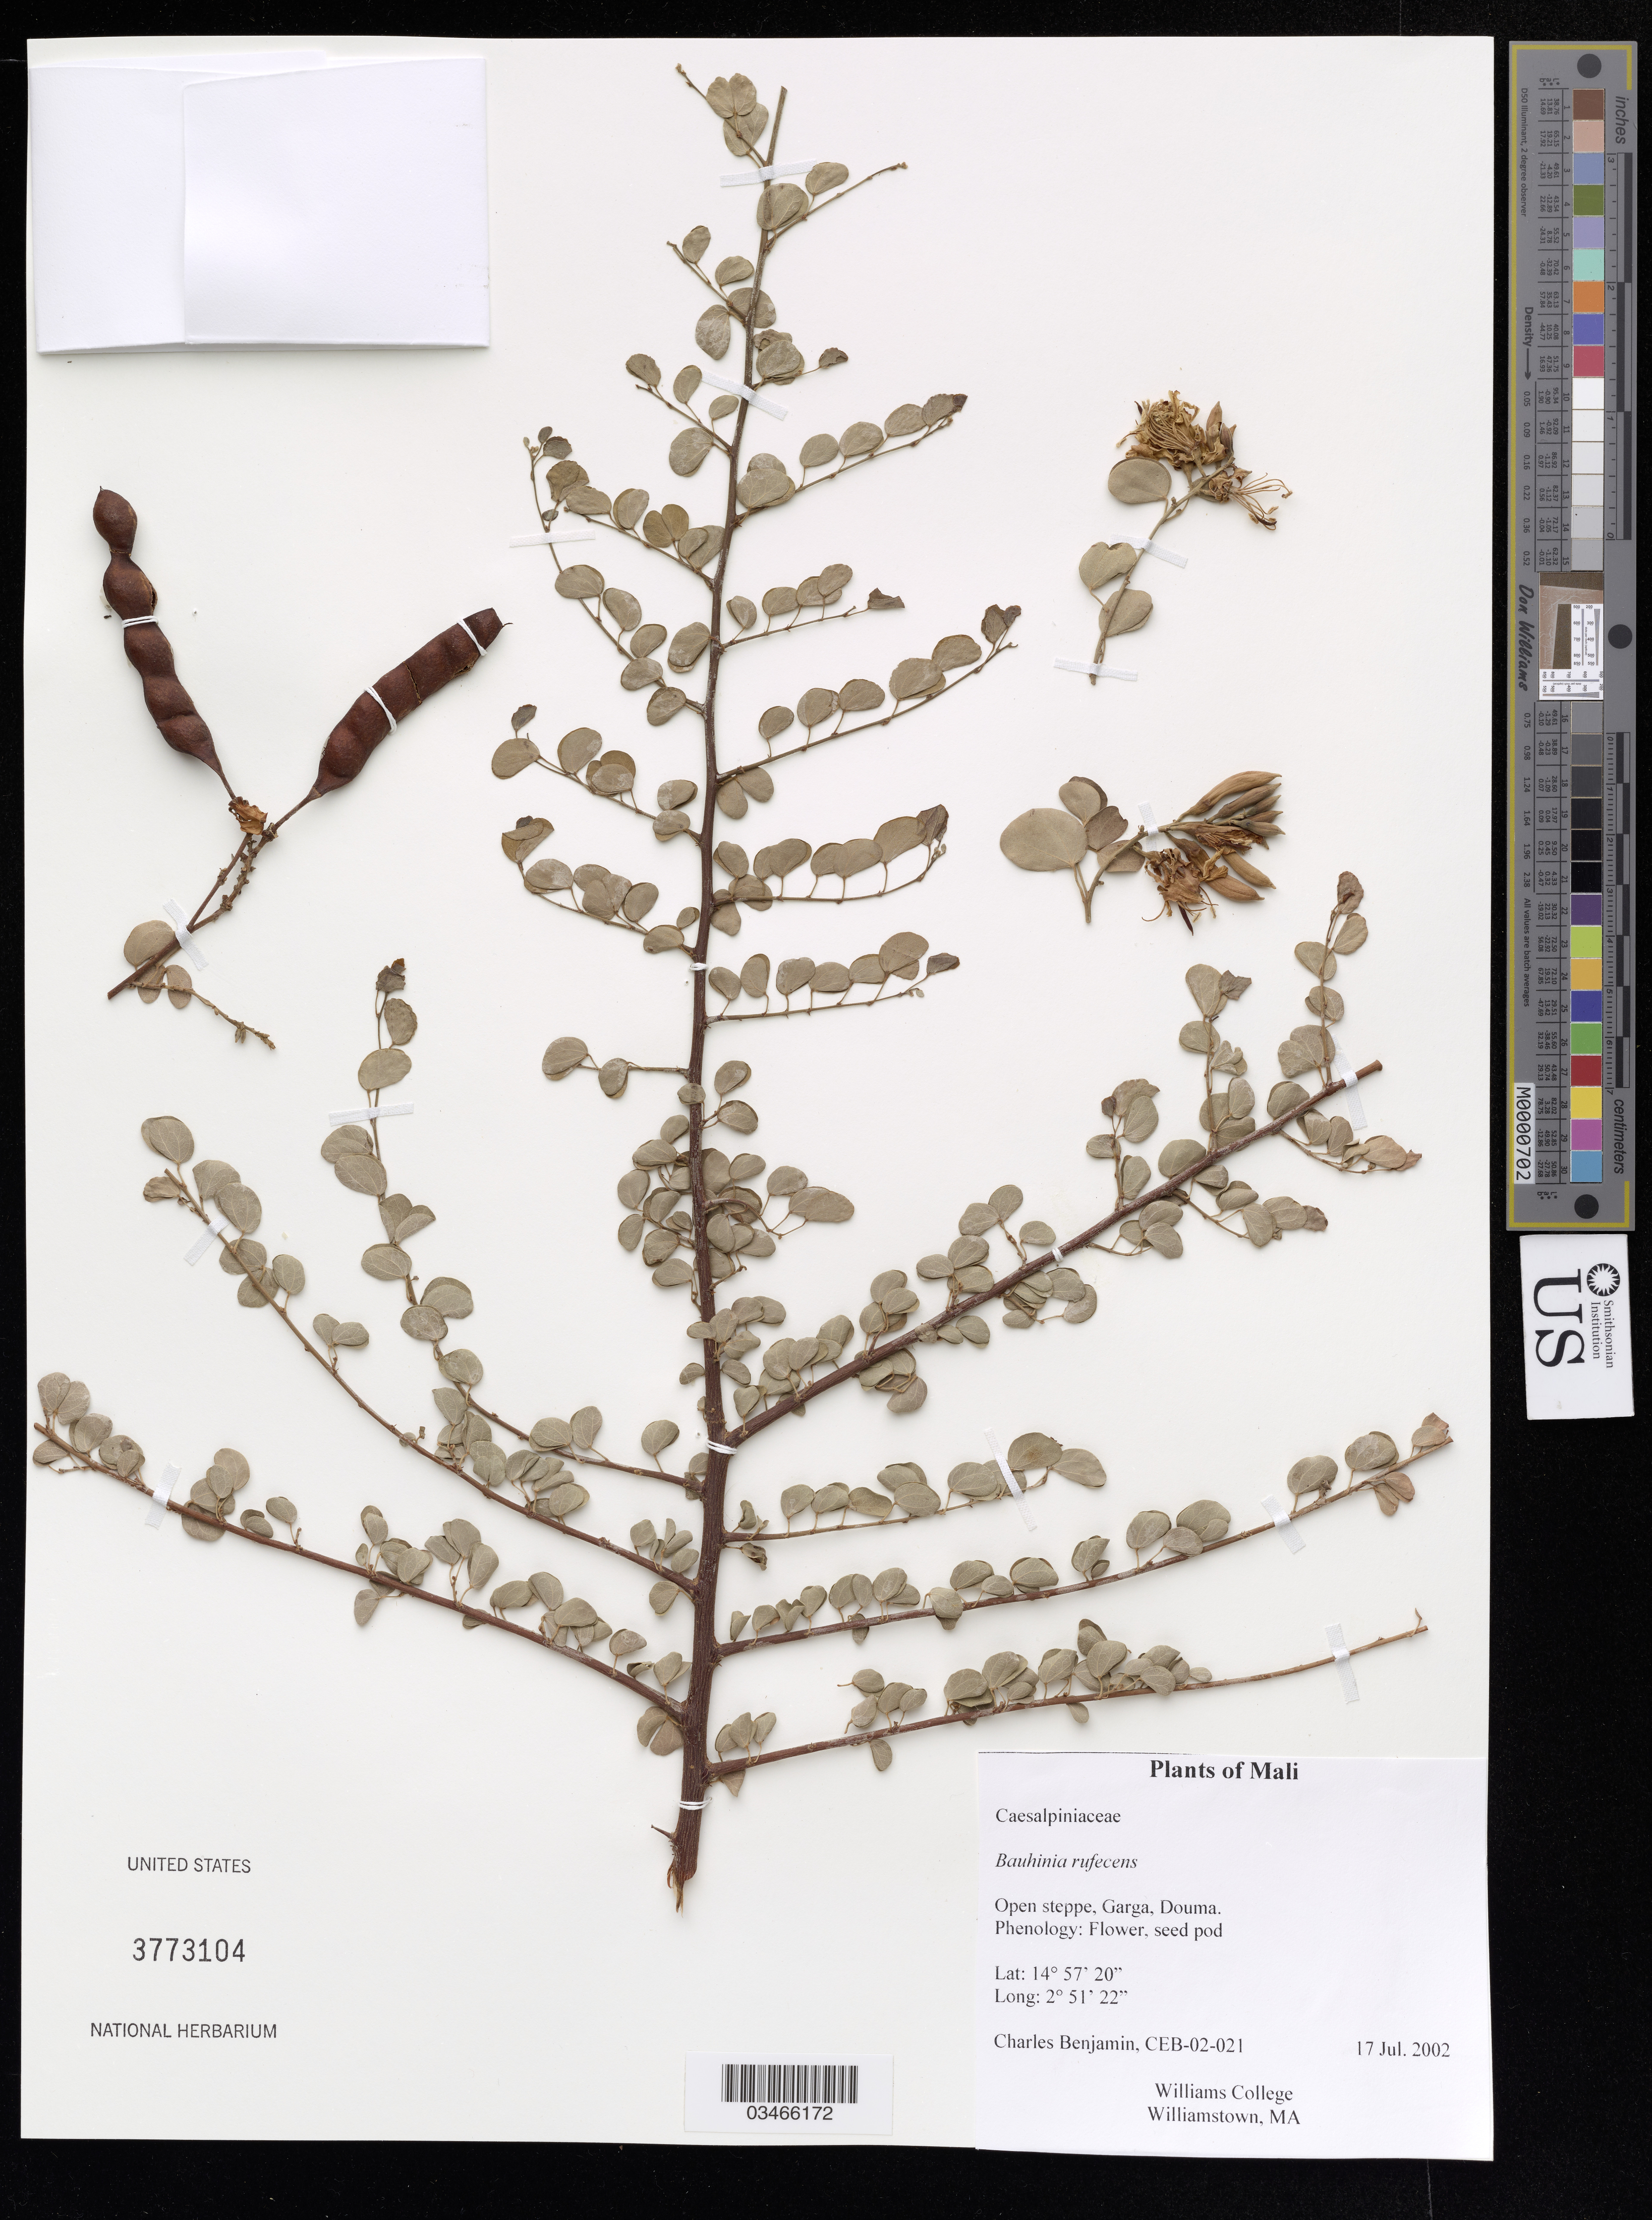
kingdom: Plantae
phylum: Tracheophyta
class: Magnoliopsida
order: Fabales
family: Fabaceae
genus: Bauhinia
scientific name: Bauhinia rufescens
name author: Lam.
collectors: C. Benjamin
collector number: CEB-02-021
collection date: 2002-07-17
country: Mali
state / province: Mopti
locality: Open steppe, Garga, Douma.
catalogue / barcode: US 3773104